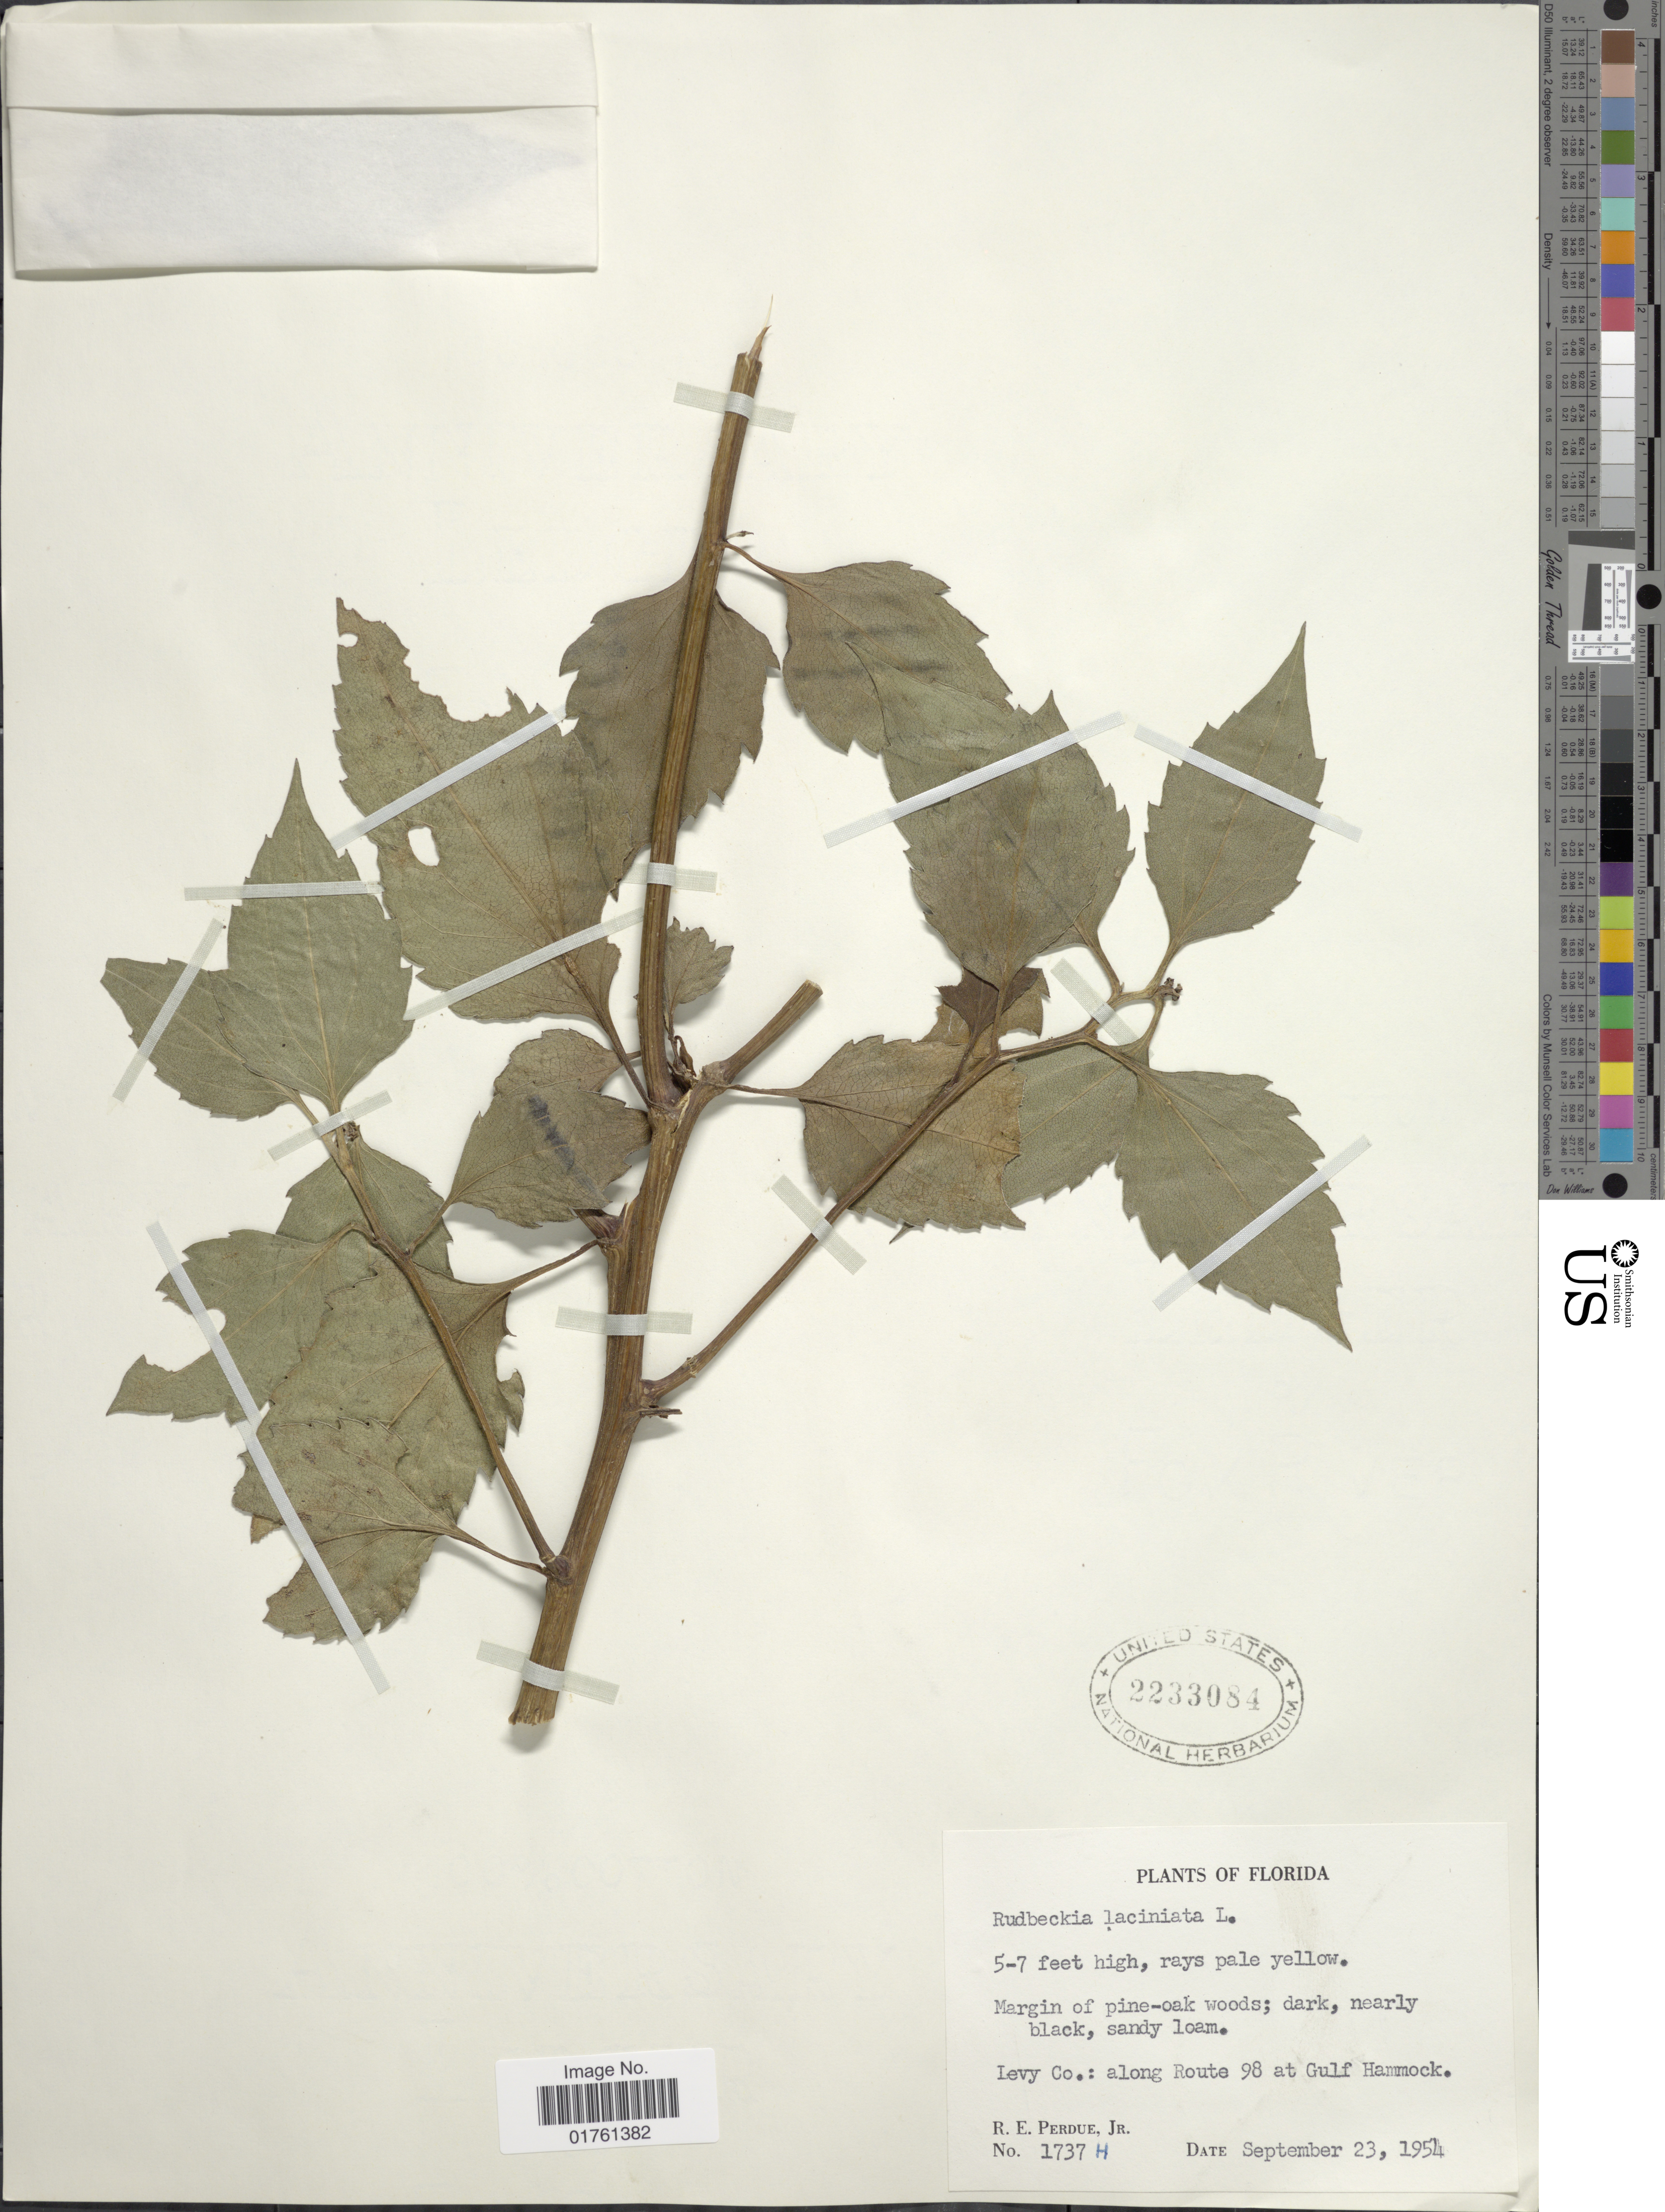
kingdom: Plantae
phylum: Tracheophyta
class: Magnoliopsida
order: Asterales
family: Asteraceae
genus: Rudbeckia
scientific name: Rudbeckia laciniata var. laciniata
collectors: R. E. Perdue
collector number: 1737 H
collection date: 1954-09-23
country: United States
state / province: Florida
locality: Levy Co: along Route 98 at Gulf Hammock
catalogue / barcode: US 2233084